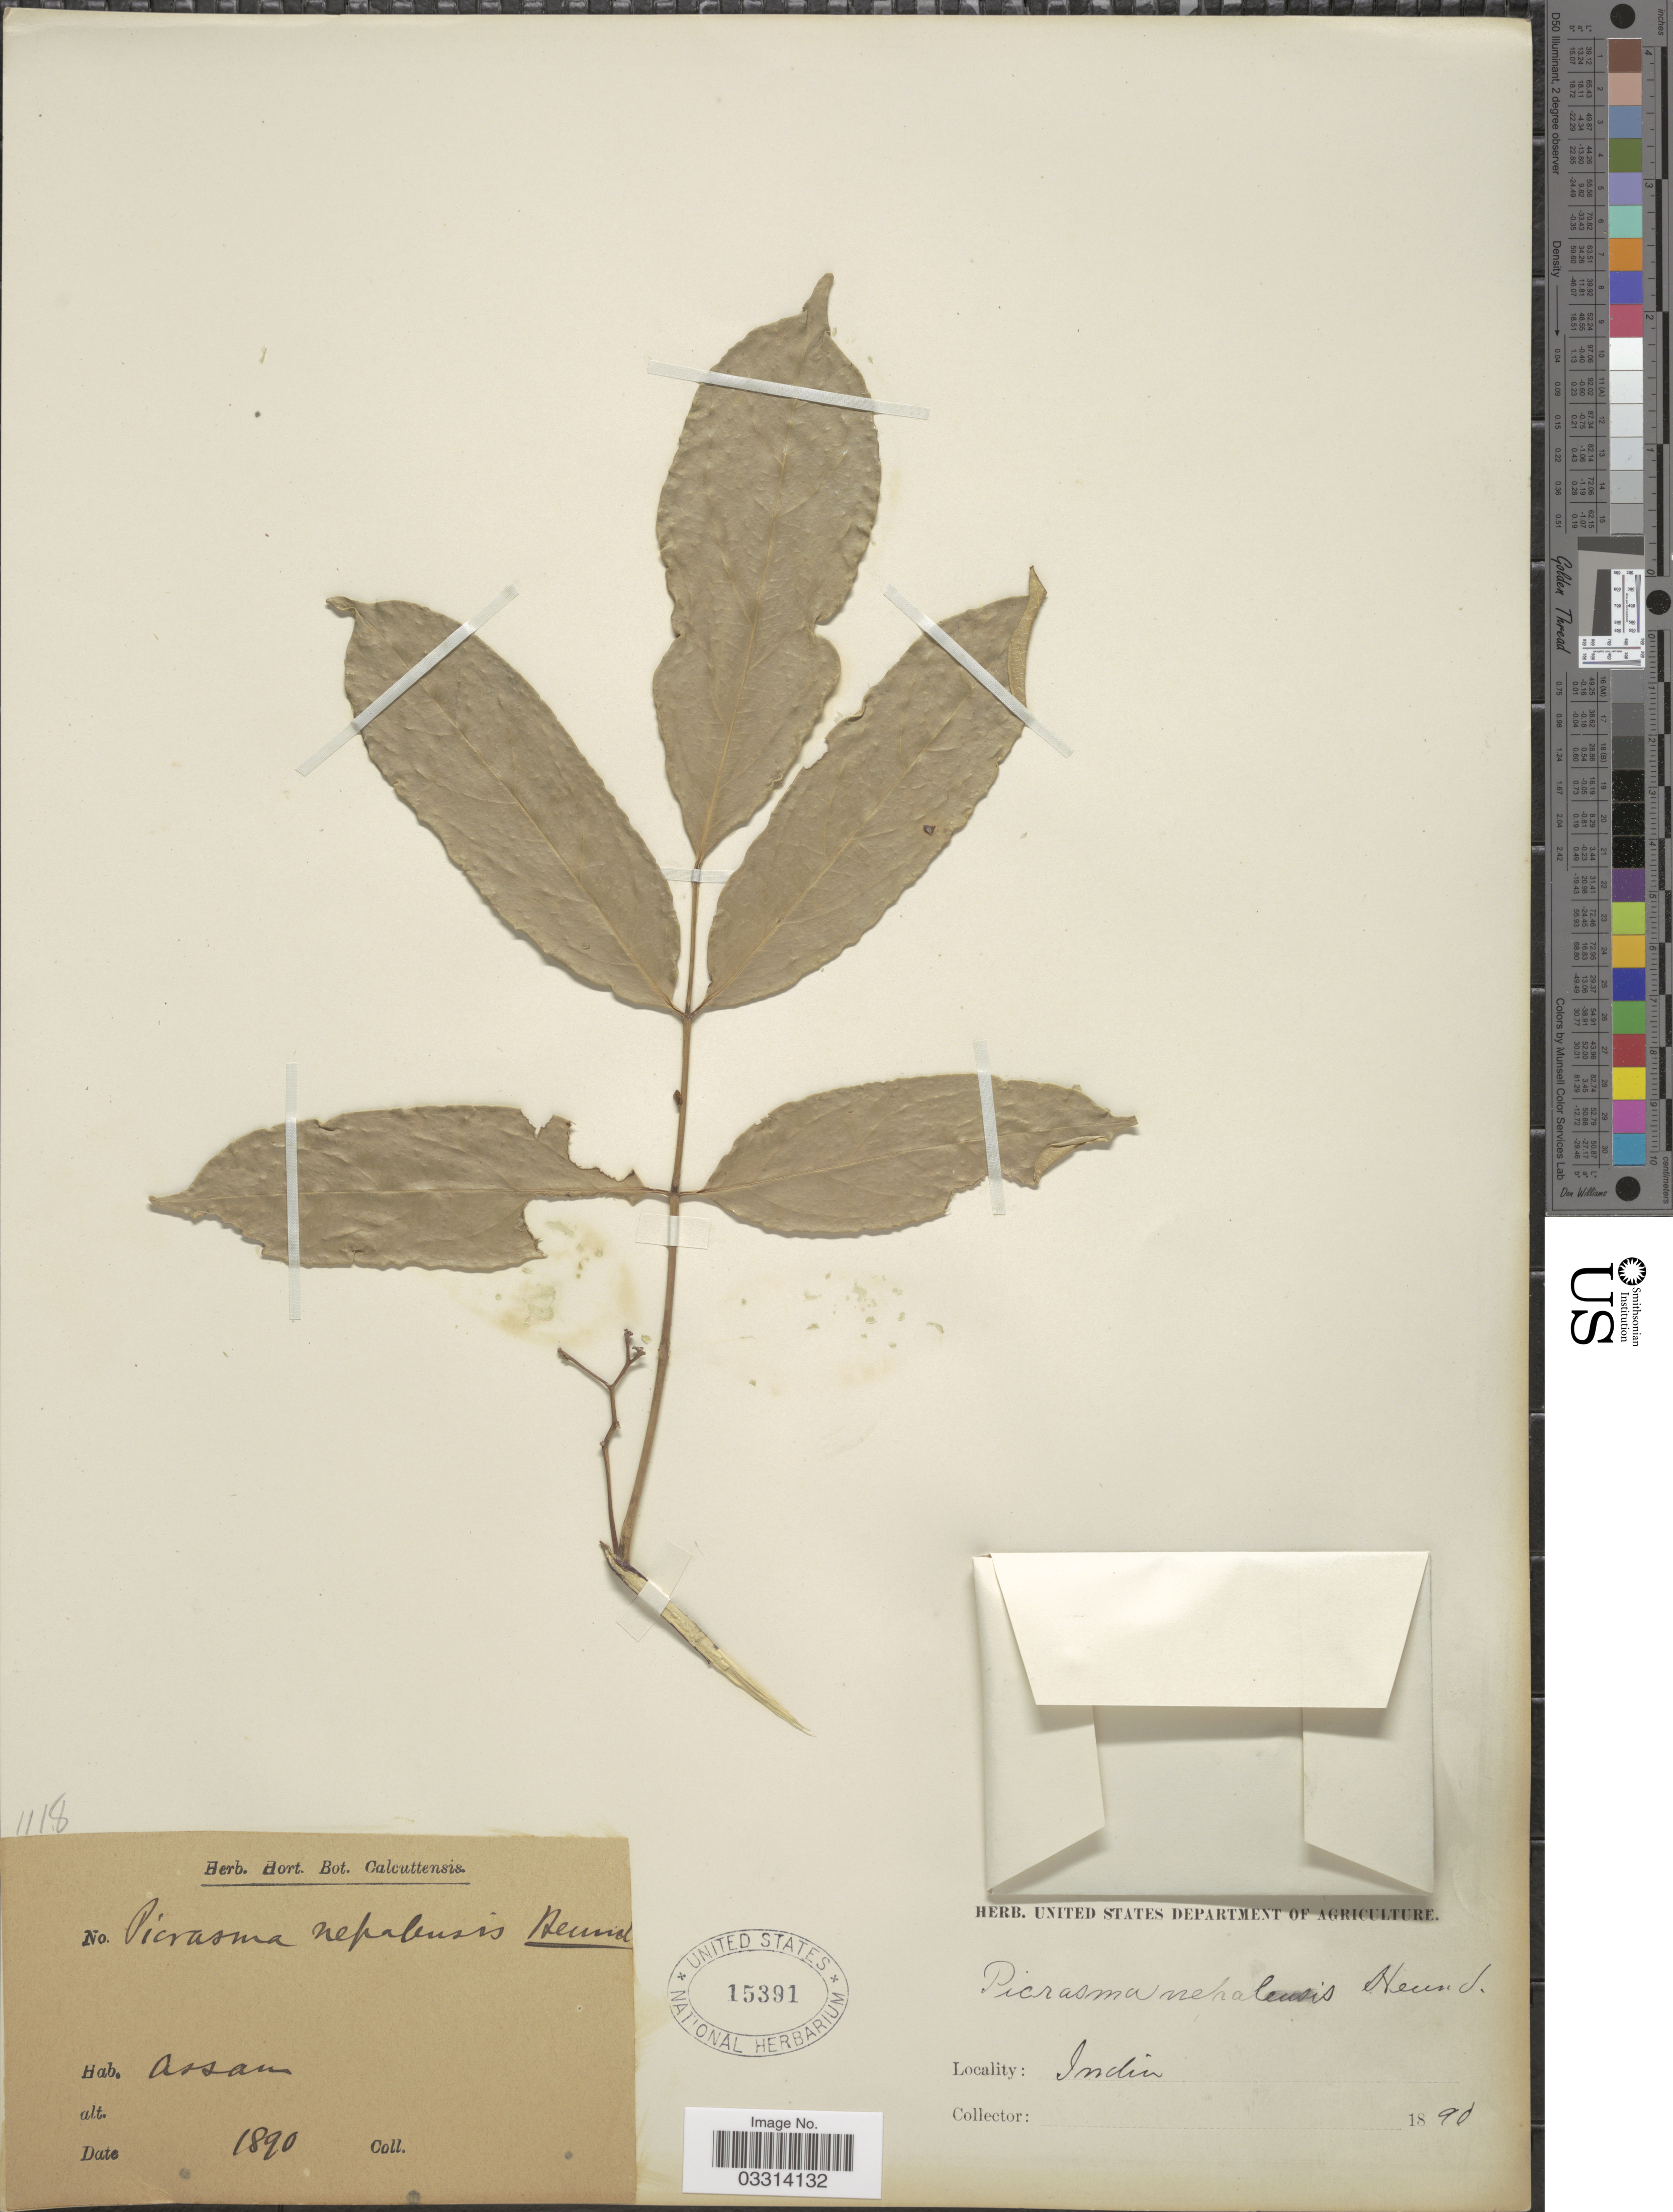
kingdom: Plantae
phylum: Tracheophyta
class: Magnoliopsida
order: Sapindales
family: Simaroubaceae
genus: Picrasma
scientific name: Picrasma napalensis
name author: Benn.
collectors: ex Herb. Hort. Bot. Calcuttensis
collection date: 1890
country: India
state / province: Assam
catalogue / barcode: US 15391